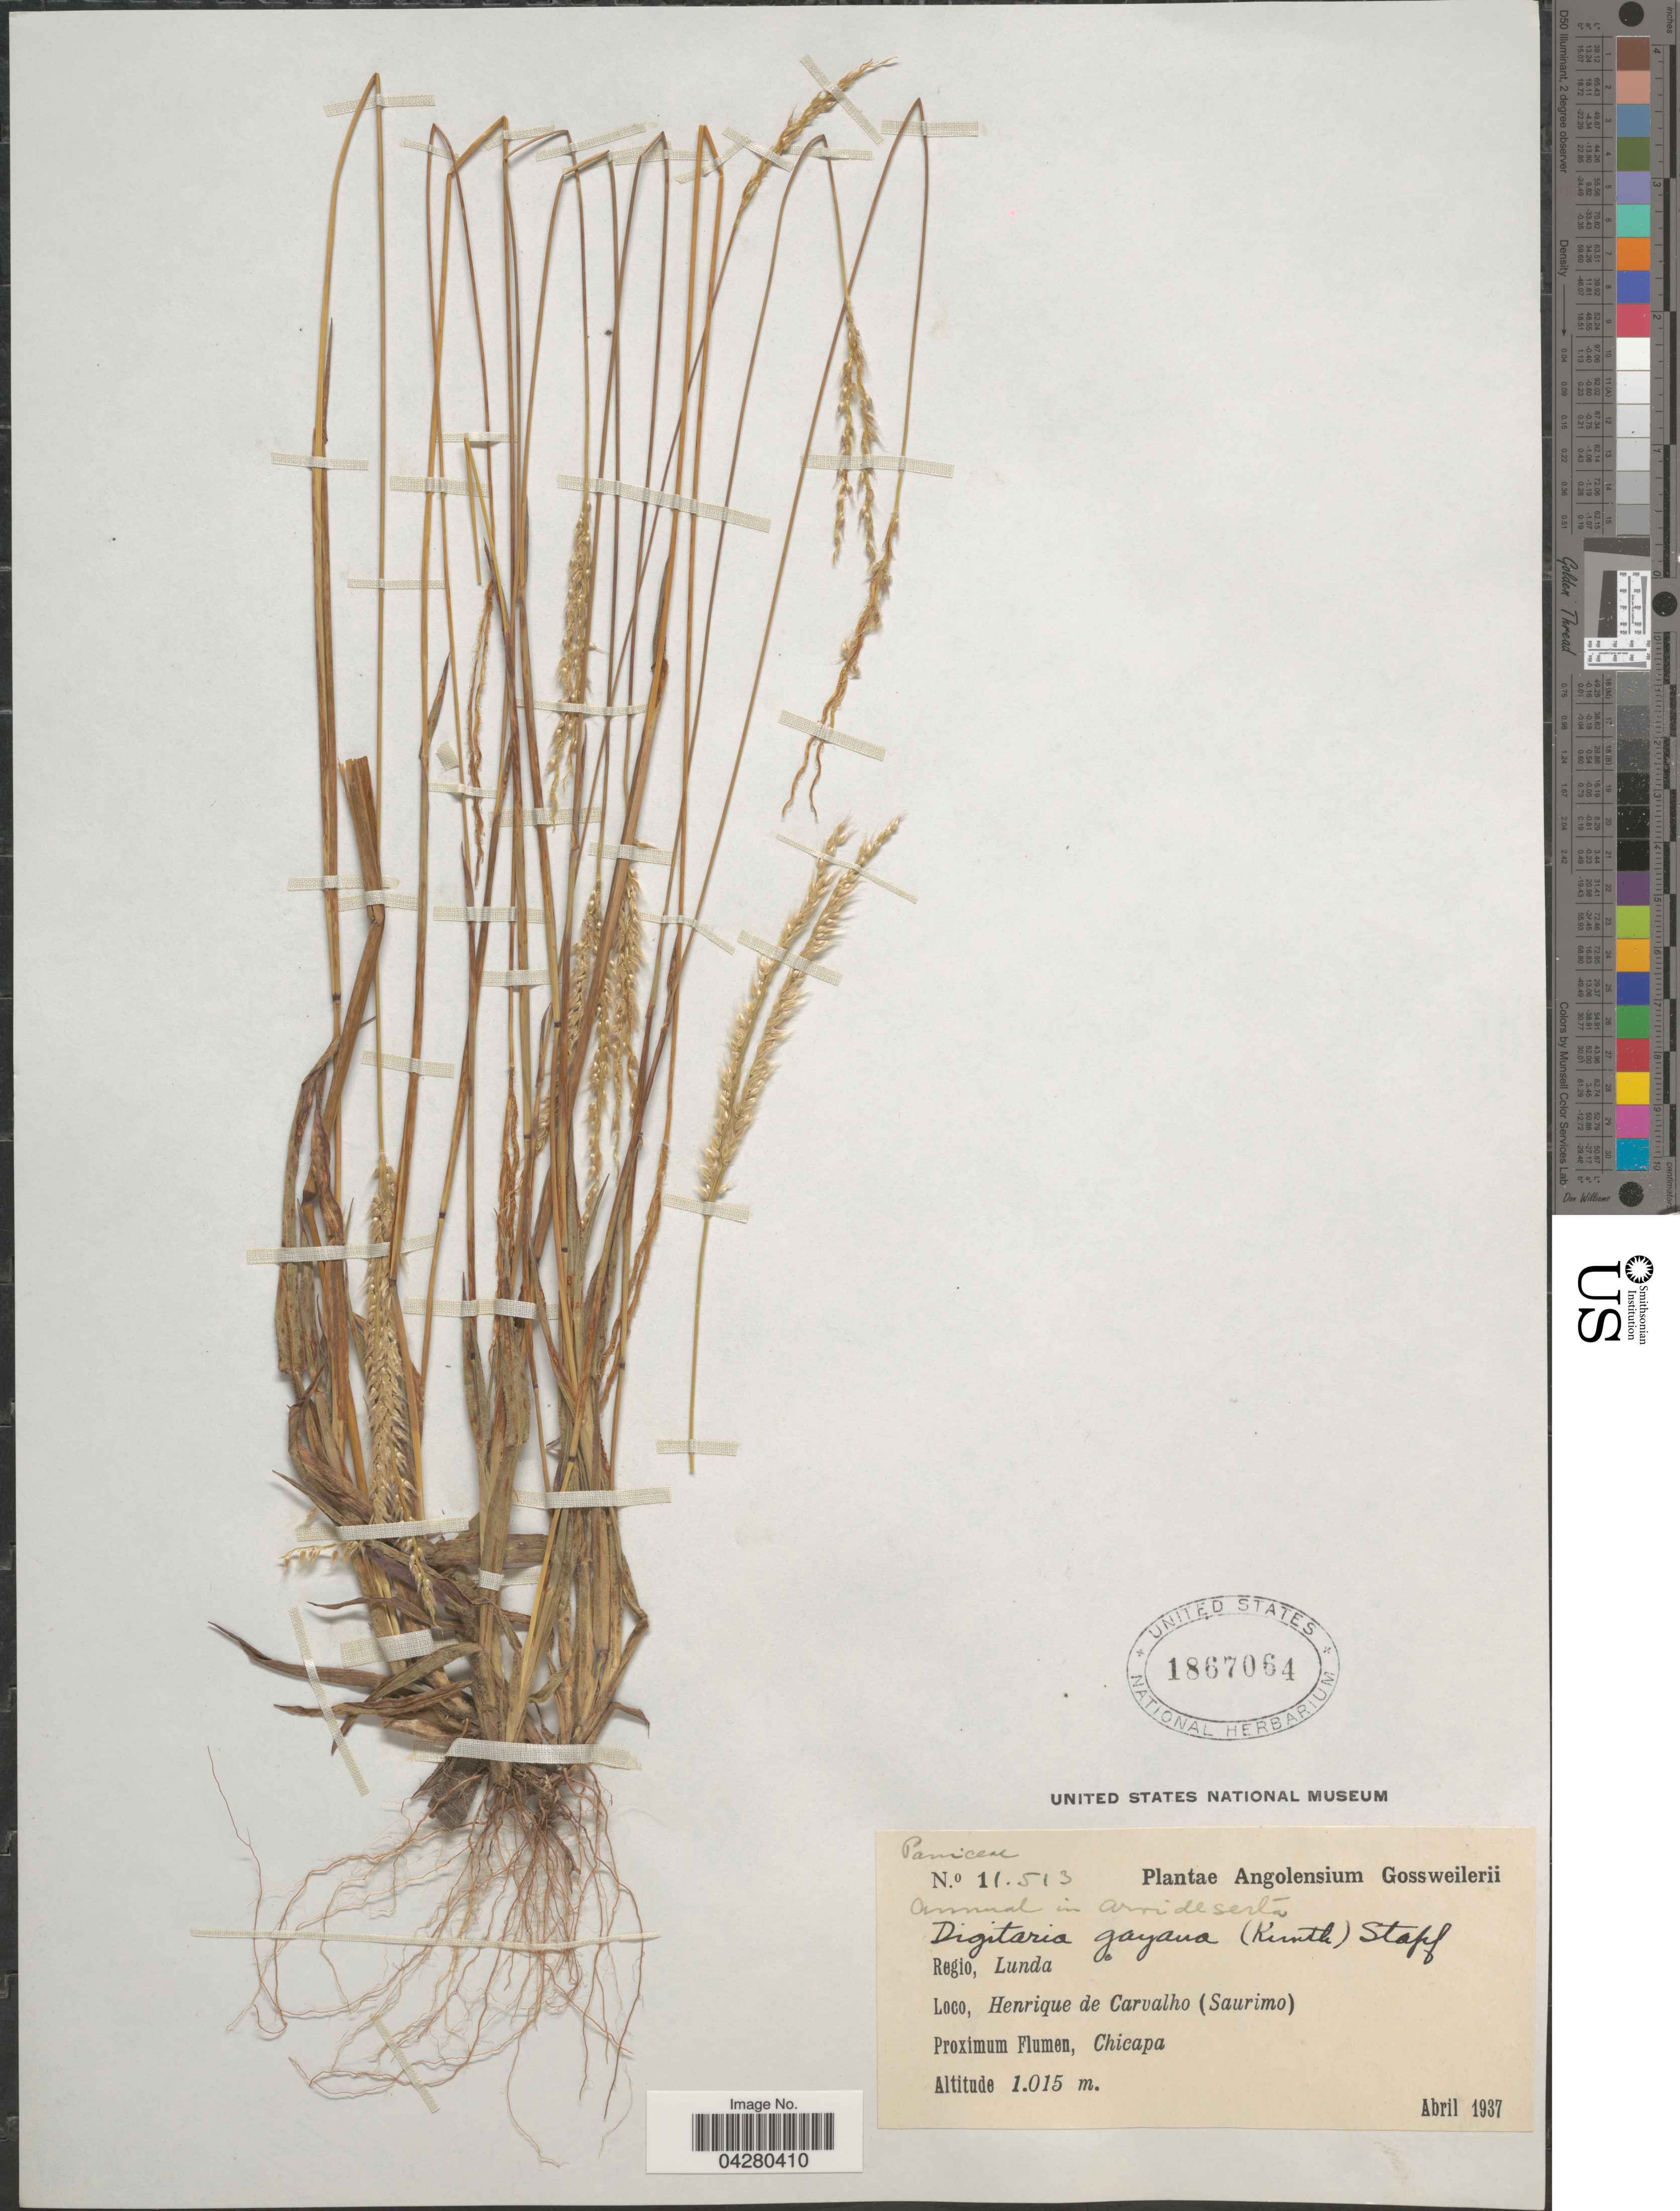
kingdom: Plantae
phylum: Tracheophyta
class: Liliopsida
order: Poales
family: Poaceae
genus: Digitaria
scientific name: Digitaria gayana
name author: (Kunth) Stapf ex A. Chev.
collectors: -. Gossweiler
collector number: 11513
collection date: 1937-04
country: Angola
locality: Regio Lunda. Henrique de Carvalho (Saurimo). Proximum Flumen, Chicapa.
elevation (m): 1015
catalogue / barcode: US 1867064